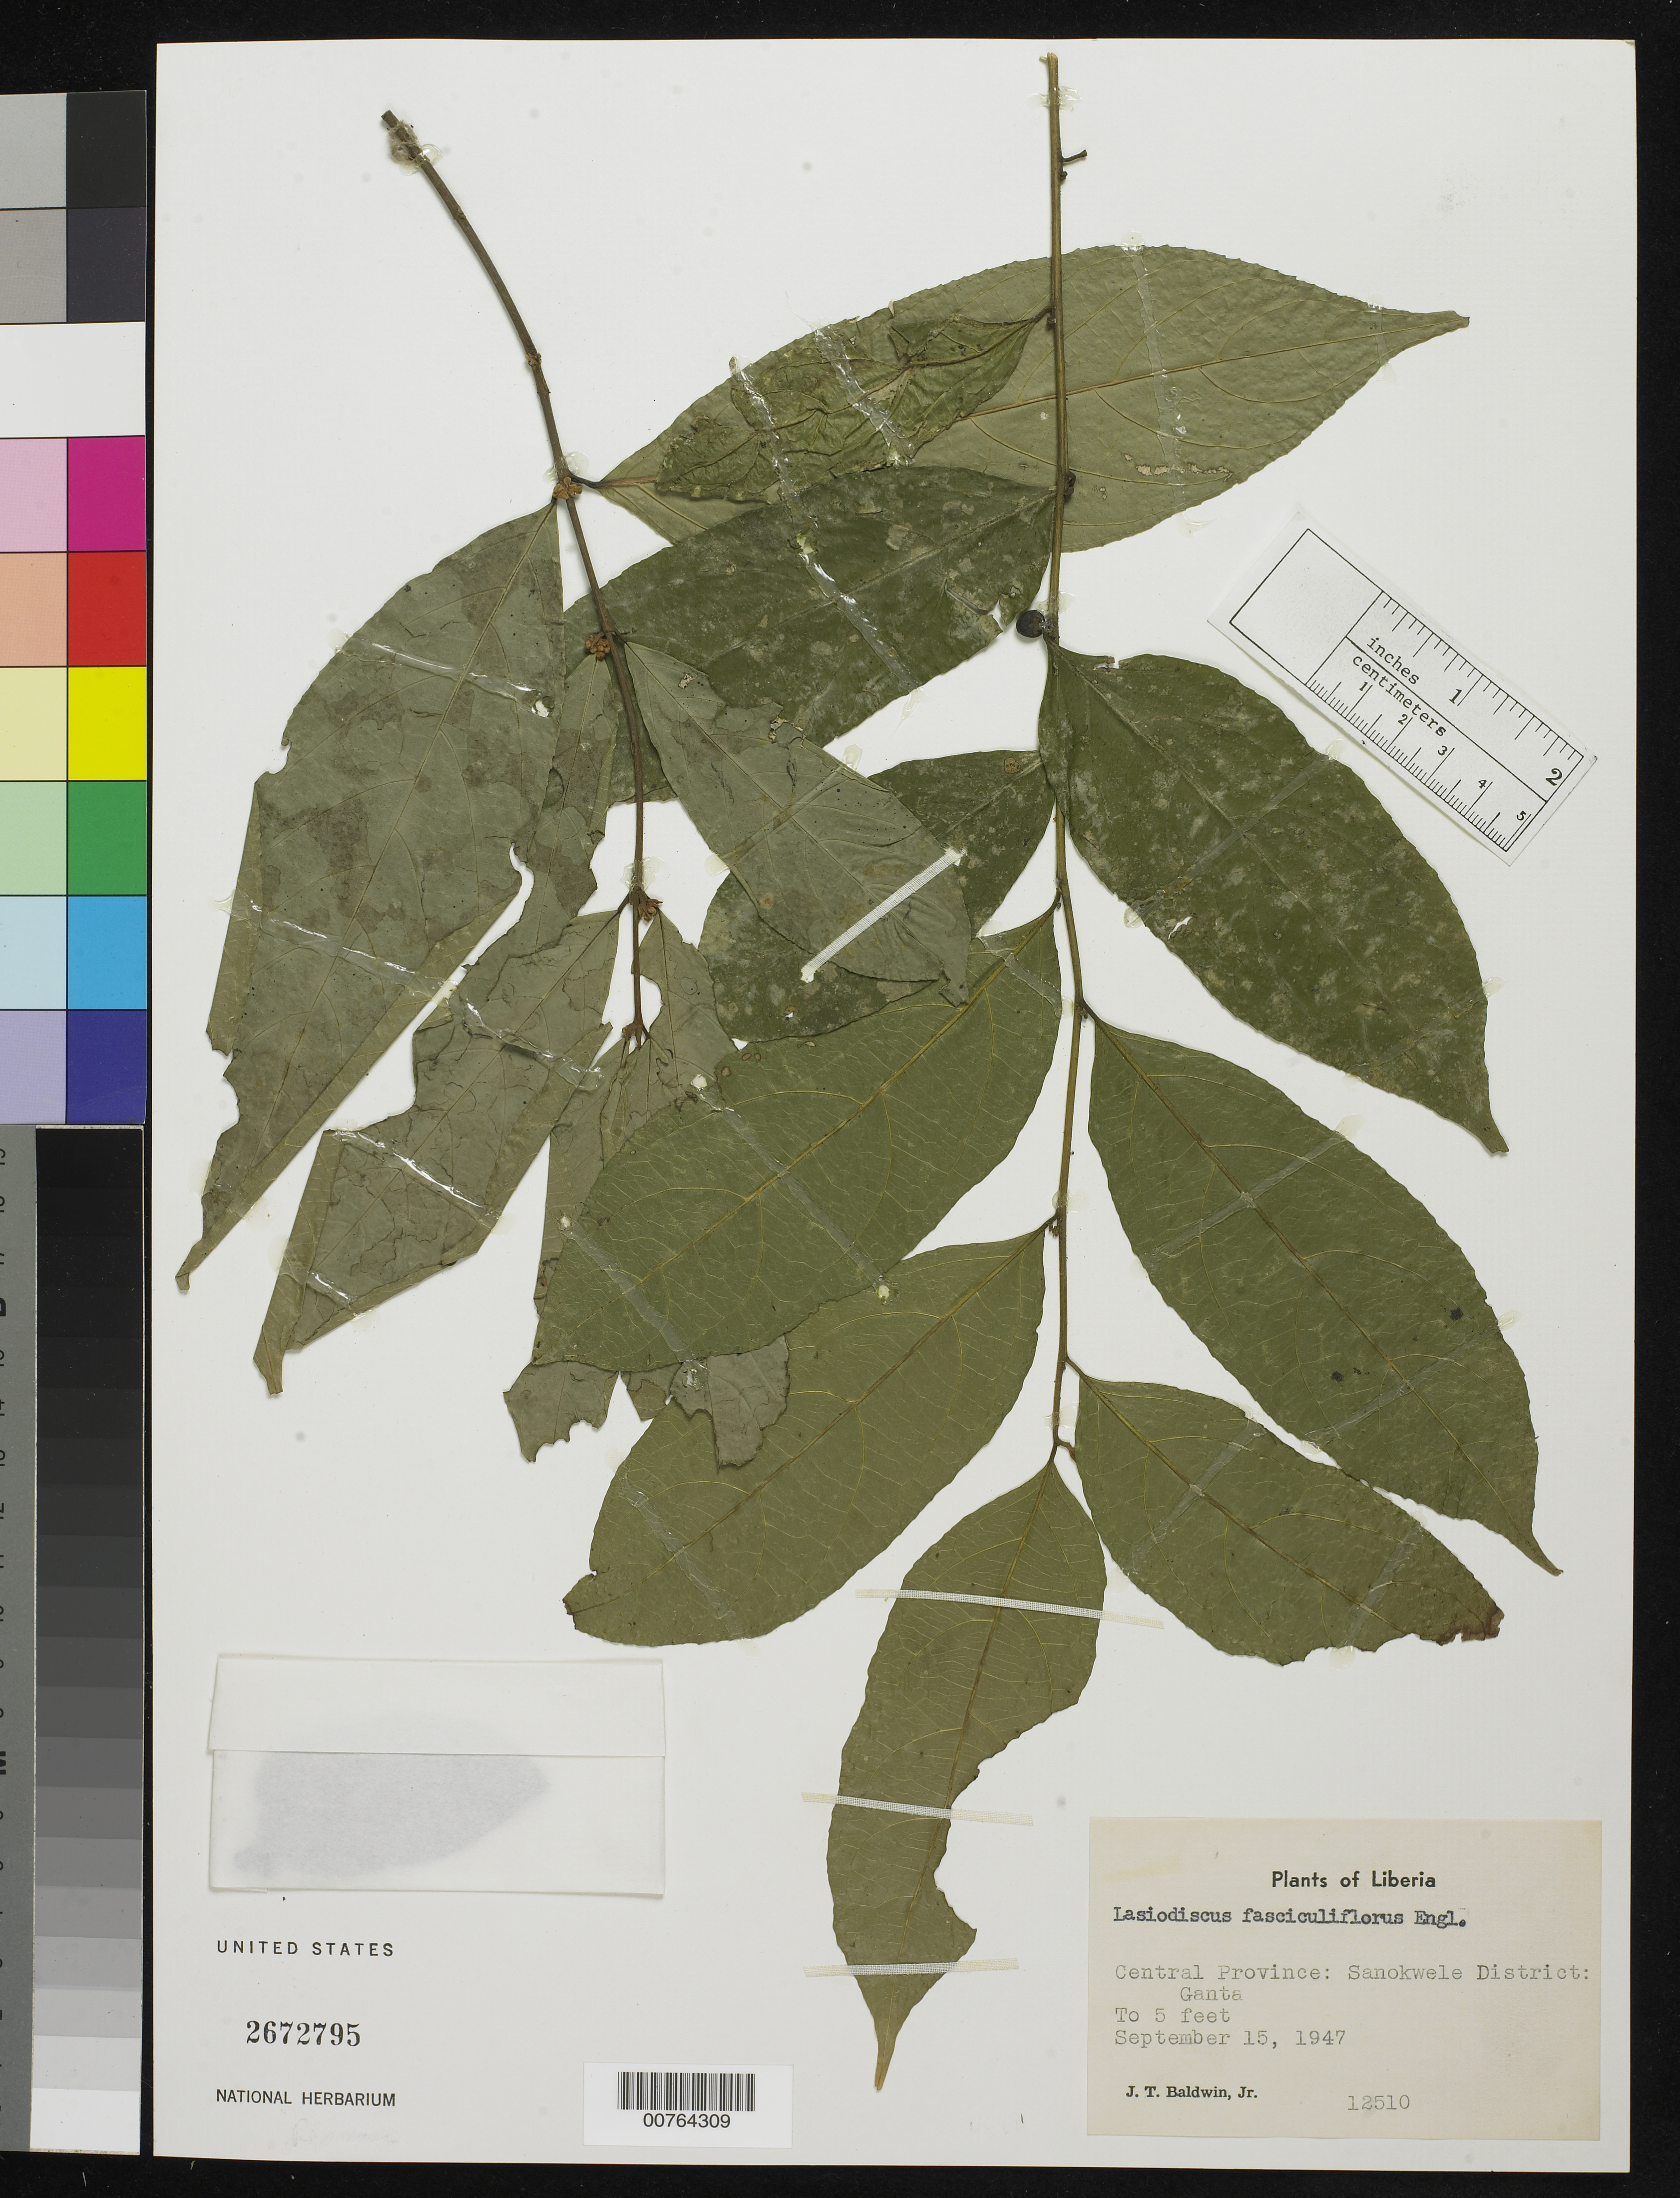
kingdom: Plantae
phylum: Tracheophyta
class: Magnoliopsida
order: Rosales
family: Rhamnaceae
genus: Lasiodiscus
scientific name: Lasiodiscus fasciculiflorus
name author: Engl.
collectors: J. T. Baldwin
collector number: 12510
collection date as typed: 15 Sep 1947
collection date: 1947-09-15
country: Liberia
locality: Central Province: Sanokwele District: Ganta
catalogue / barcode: US 2672795